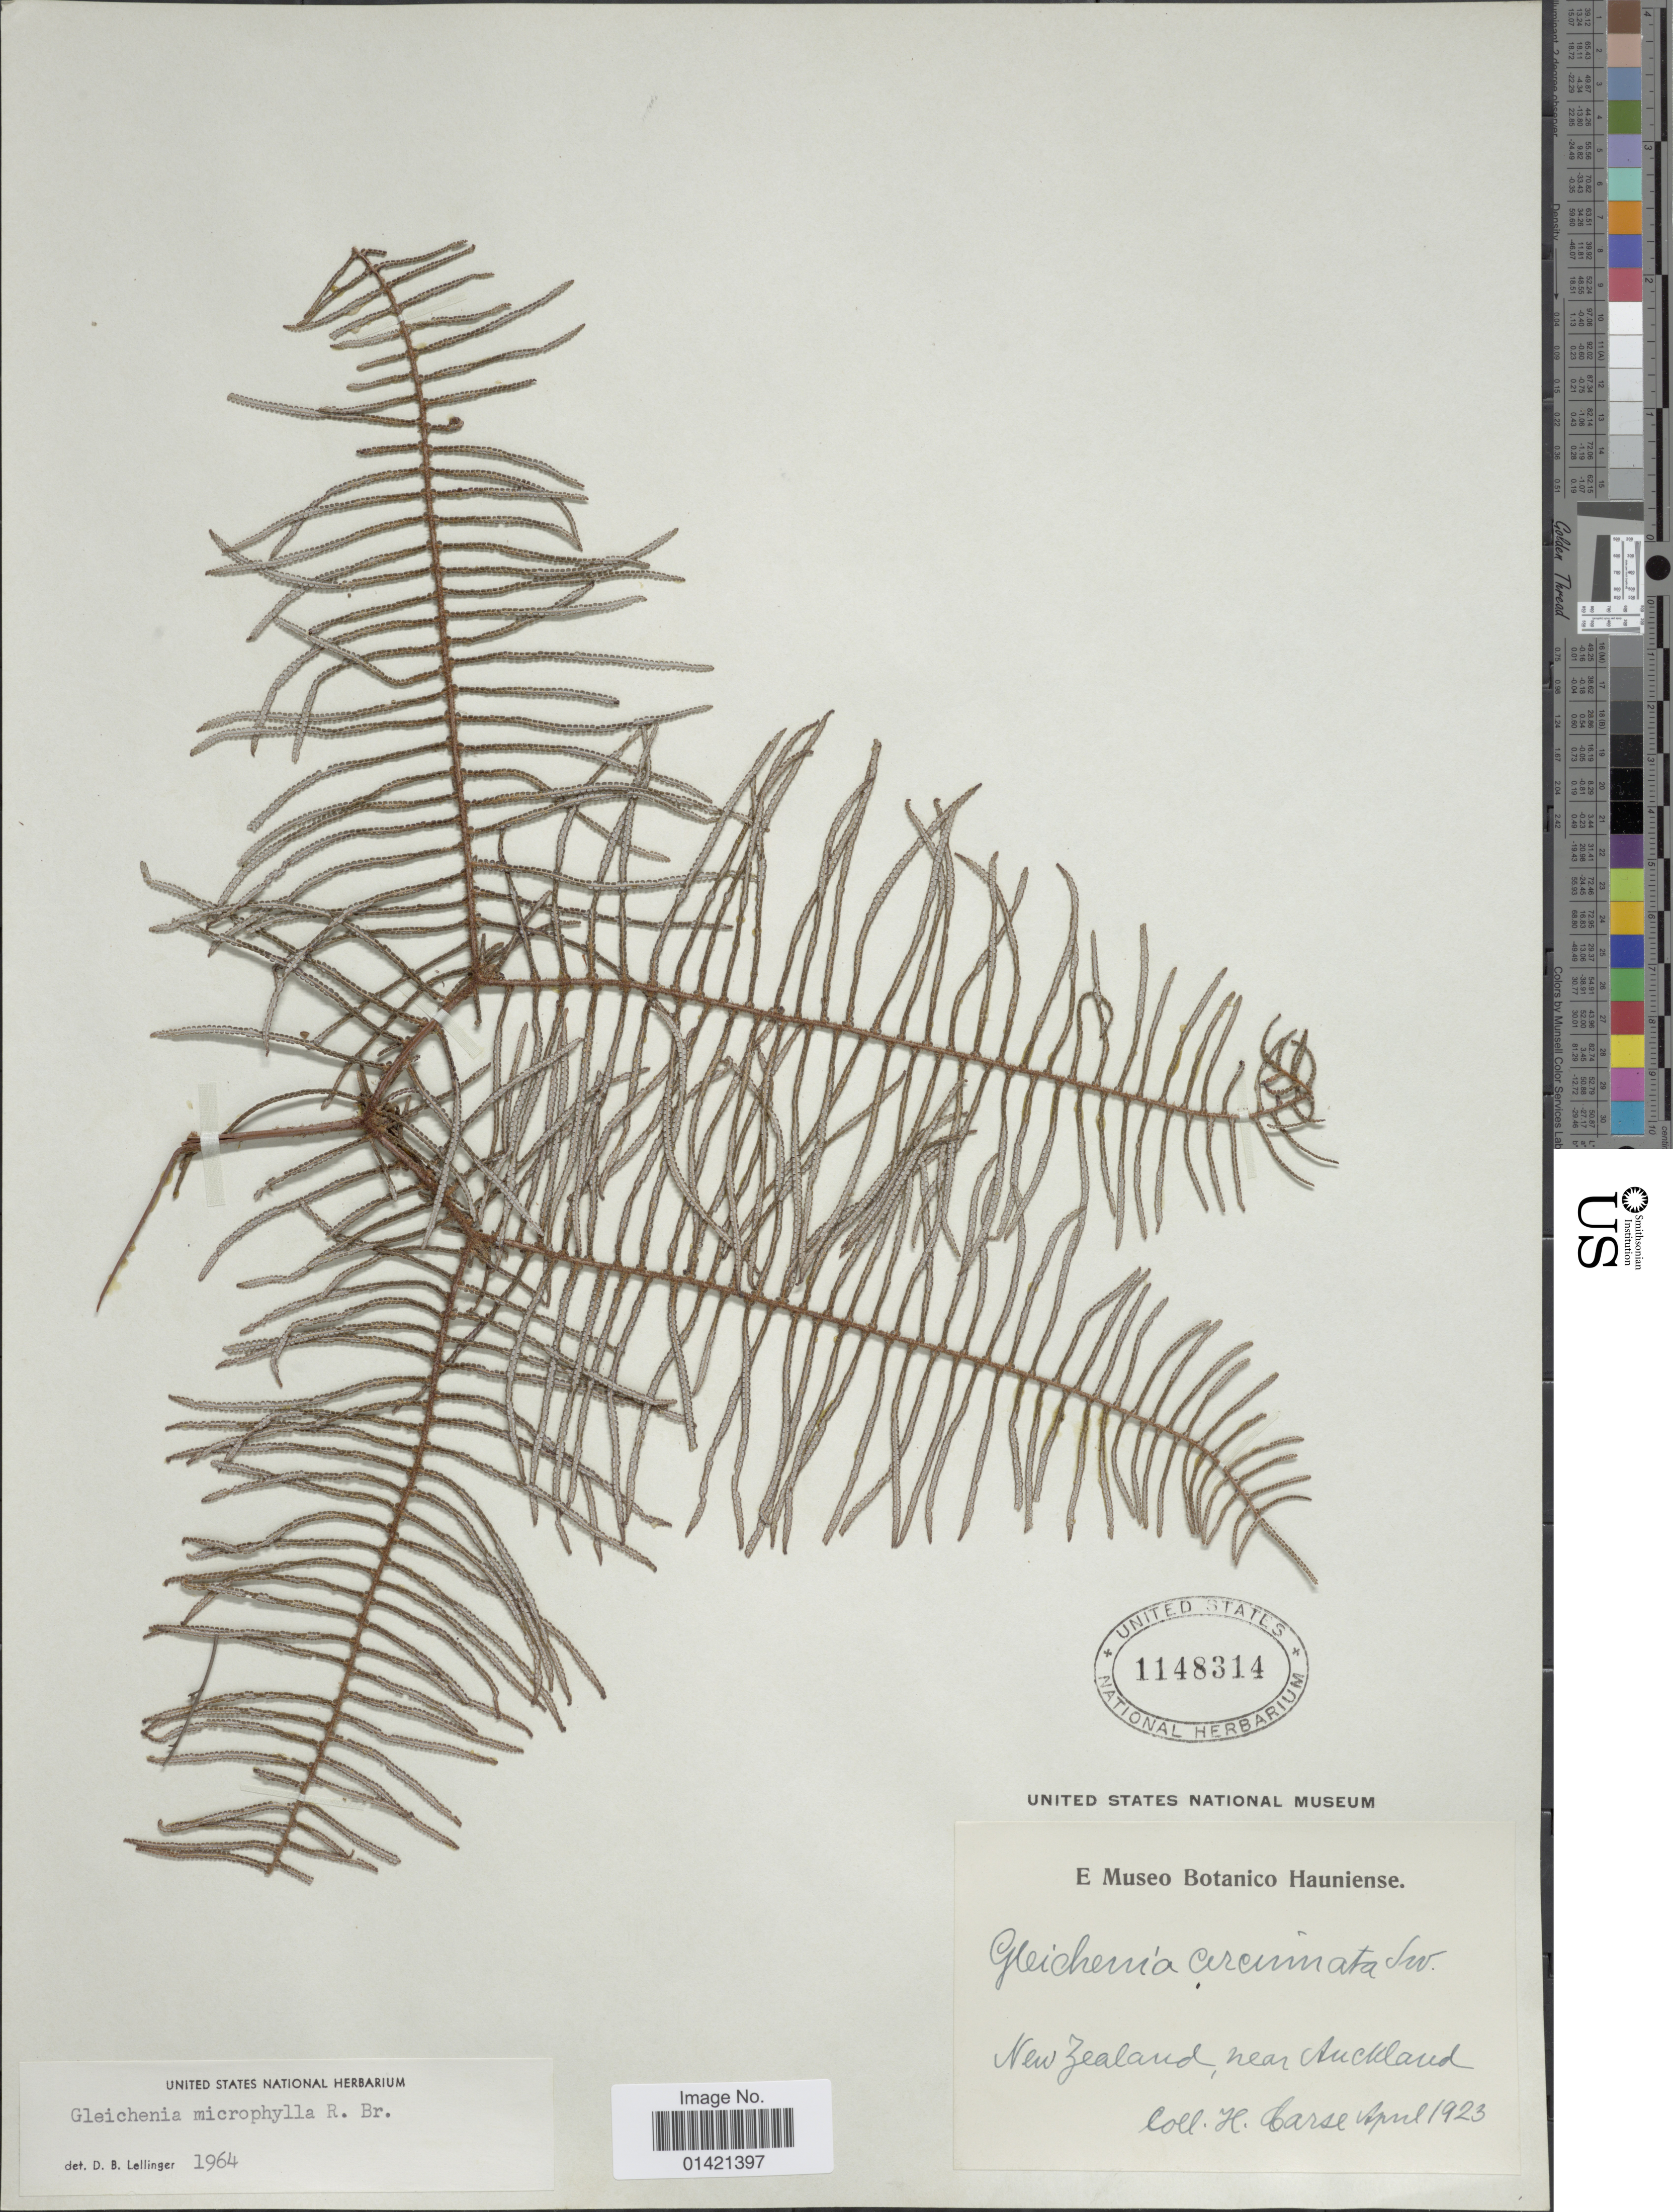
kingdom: Plantae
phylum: Tracheophyta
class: Polypodiopsida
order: Gleicheniales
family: Gleicheniaceae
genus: Gleichenia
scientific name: Gleichenia microphylla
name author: R. Br.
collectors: H. Carse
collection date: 1923-04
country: New Zealand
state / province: Auckland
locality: Near Auckland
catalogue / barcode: US 1148314